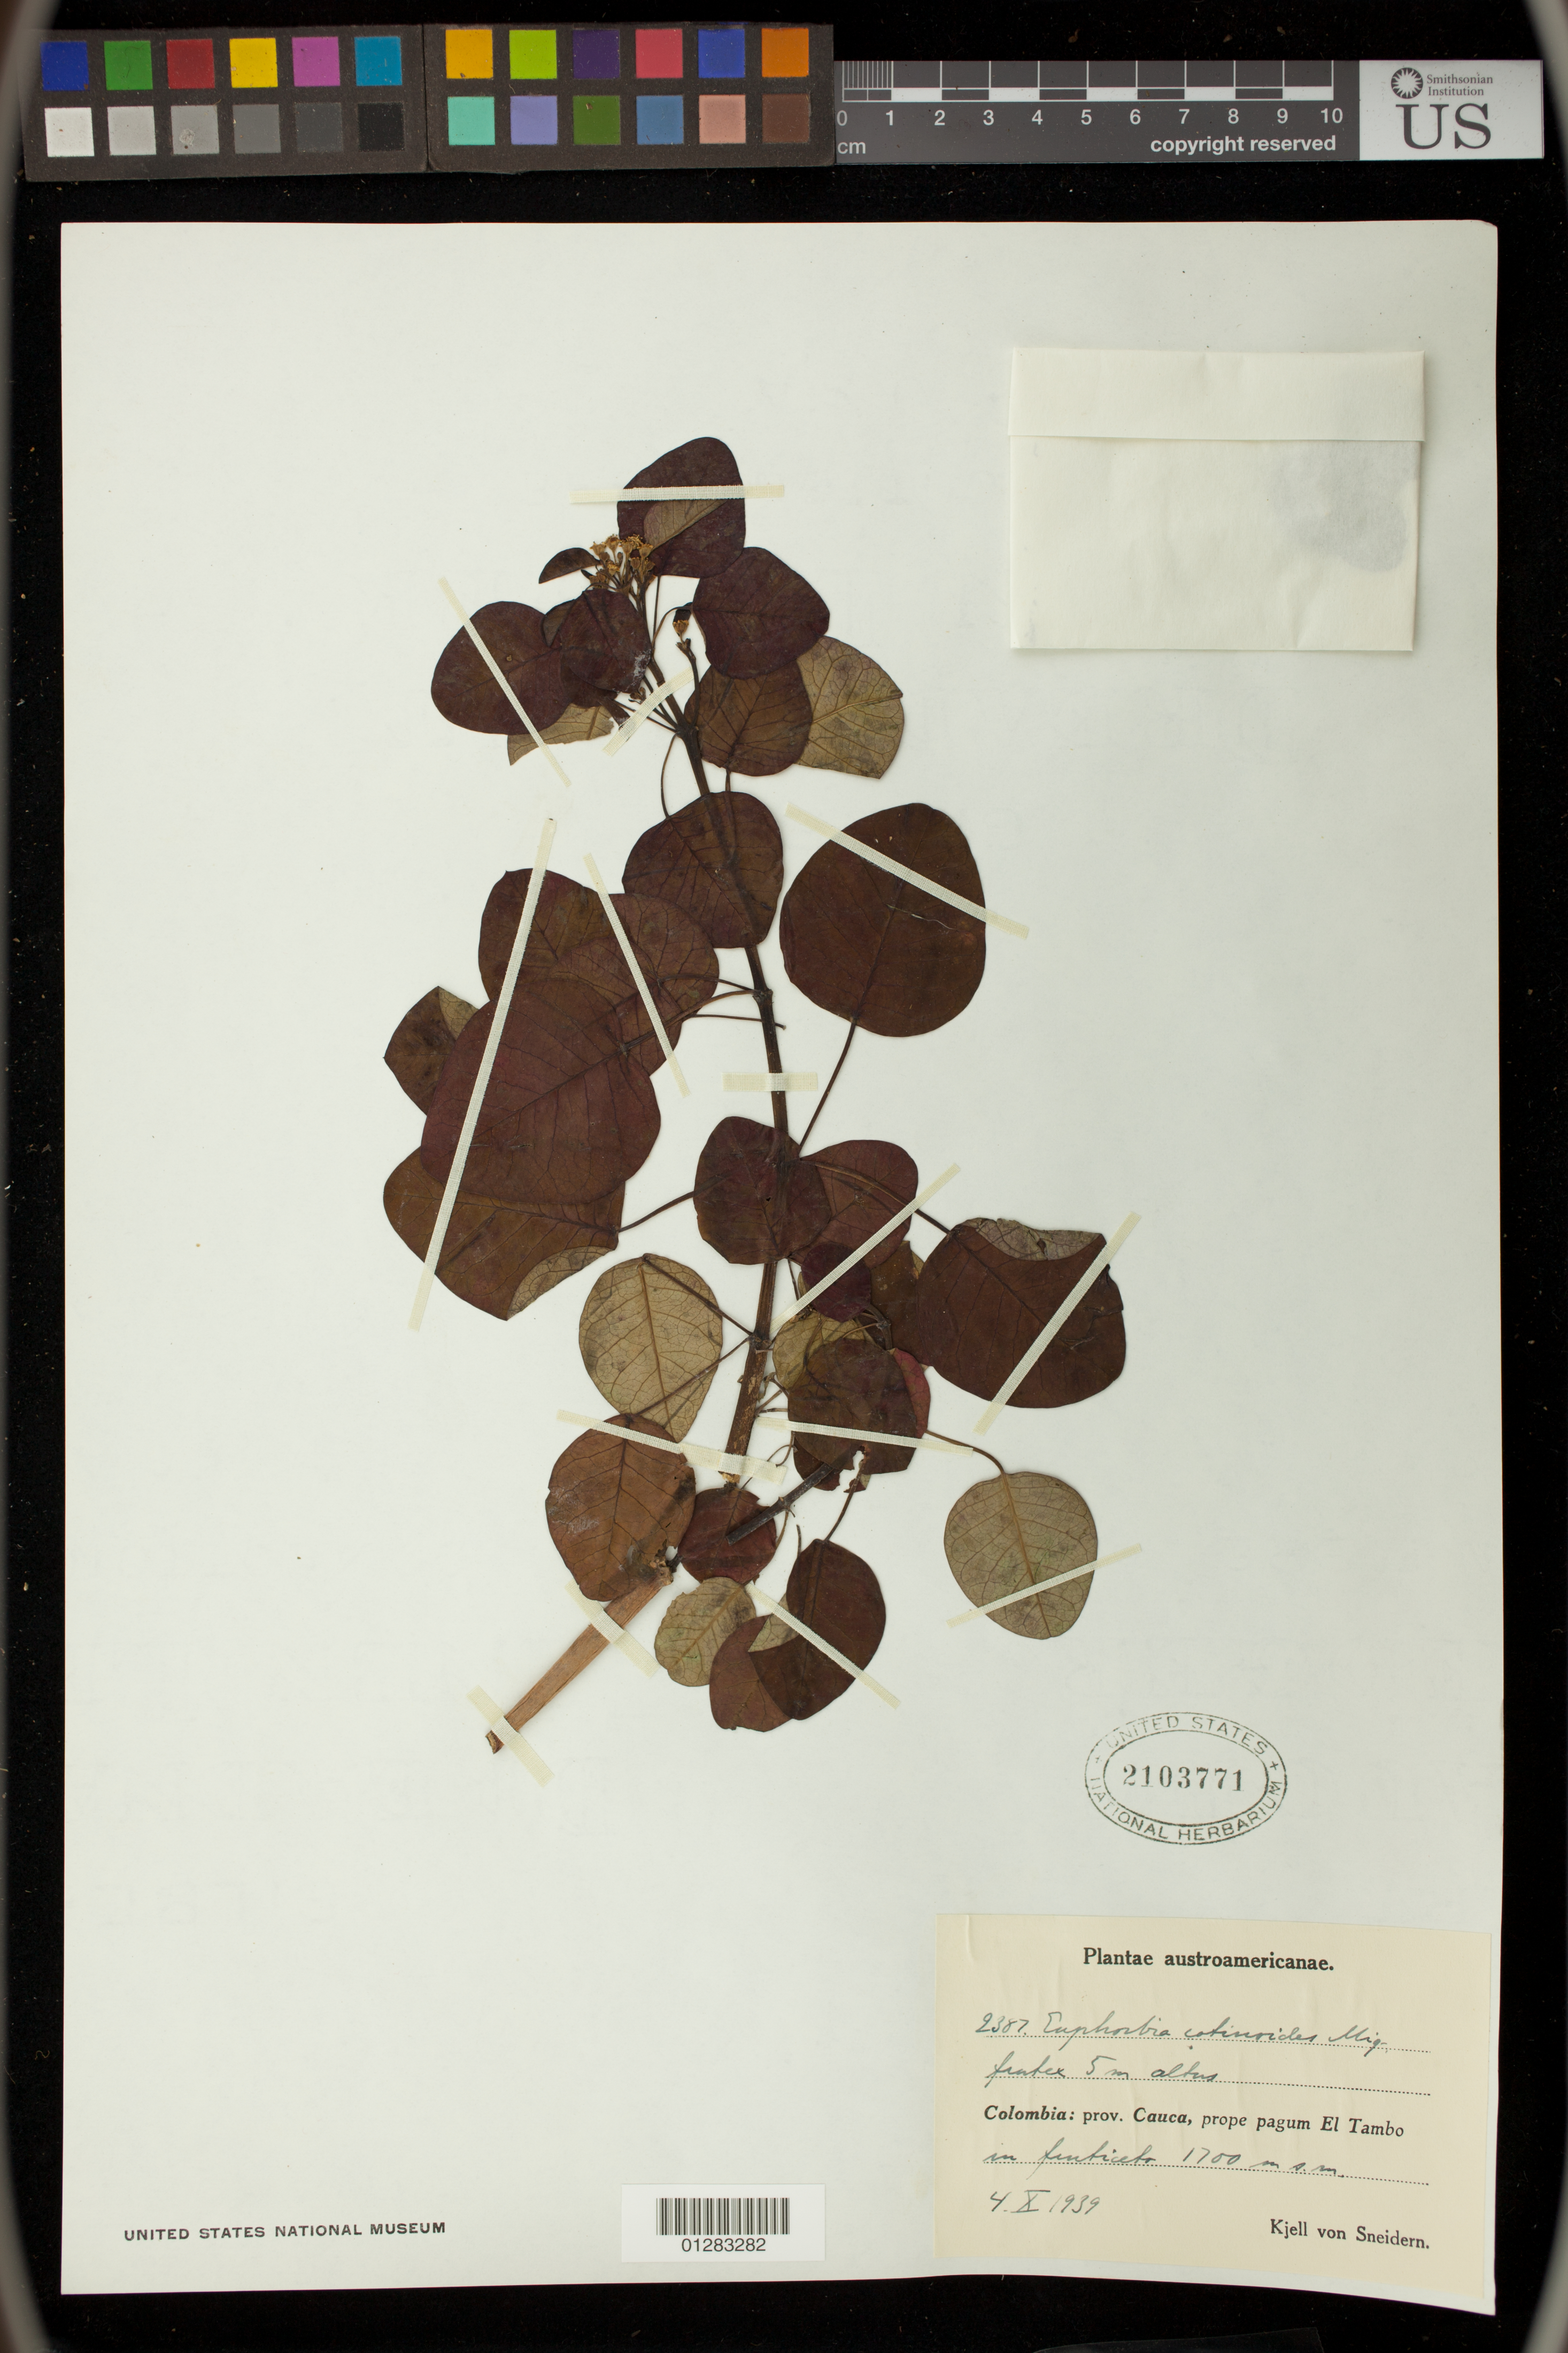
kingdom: Plantae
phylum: Tracheophyta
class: Magnoliopsida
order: Malpighiales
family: Euphorbiaceae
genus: Euphorbia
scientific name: Euphorbia cotinifolia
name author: L.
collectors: K. von Sneidern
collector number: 2387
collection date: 1939-10-04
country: Colombia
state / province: Cauca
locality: Colombia: prov. Cauca, prope pagum El Tambo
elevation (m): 1700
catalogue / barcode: US 2103771